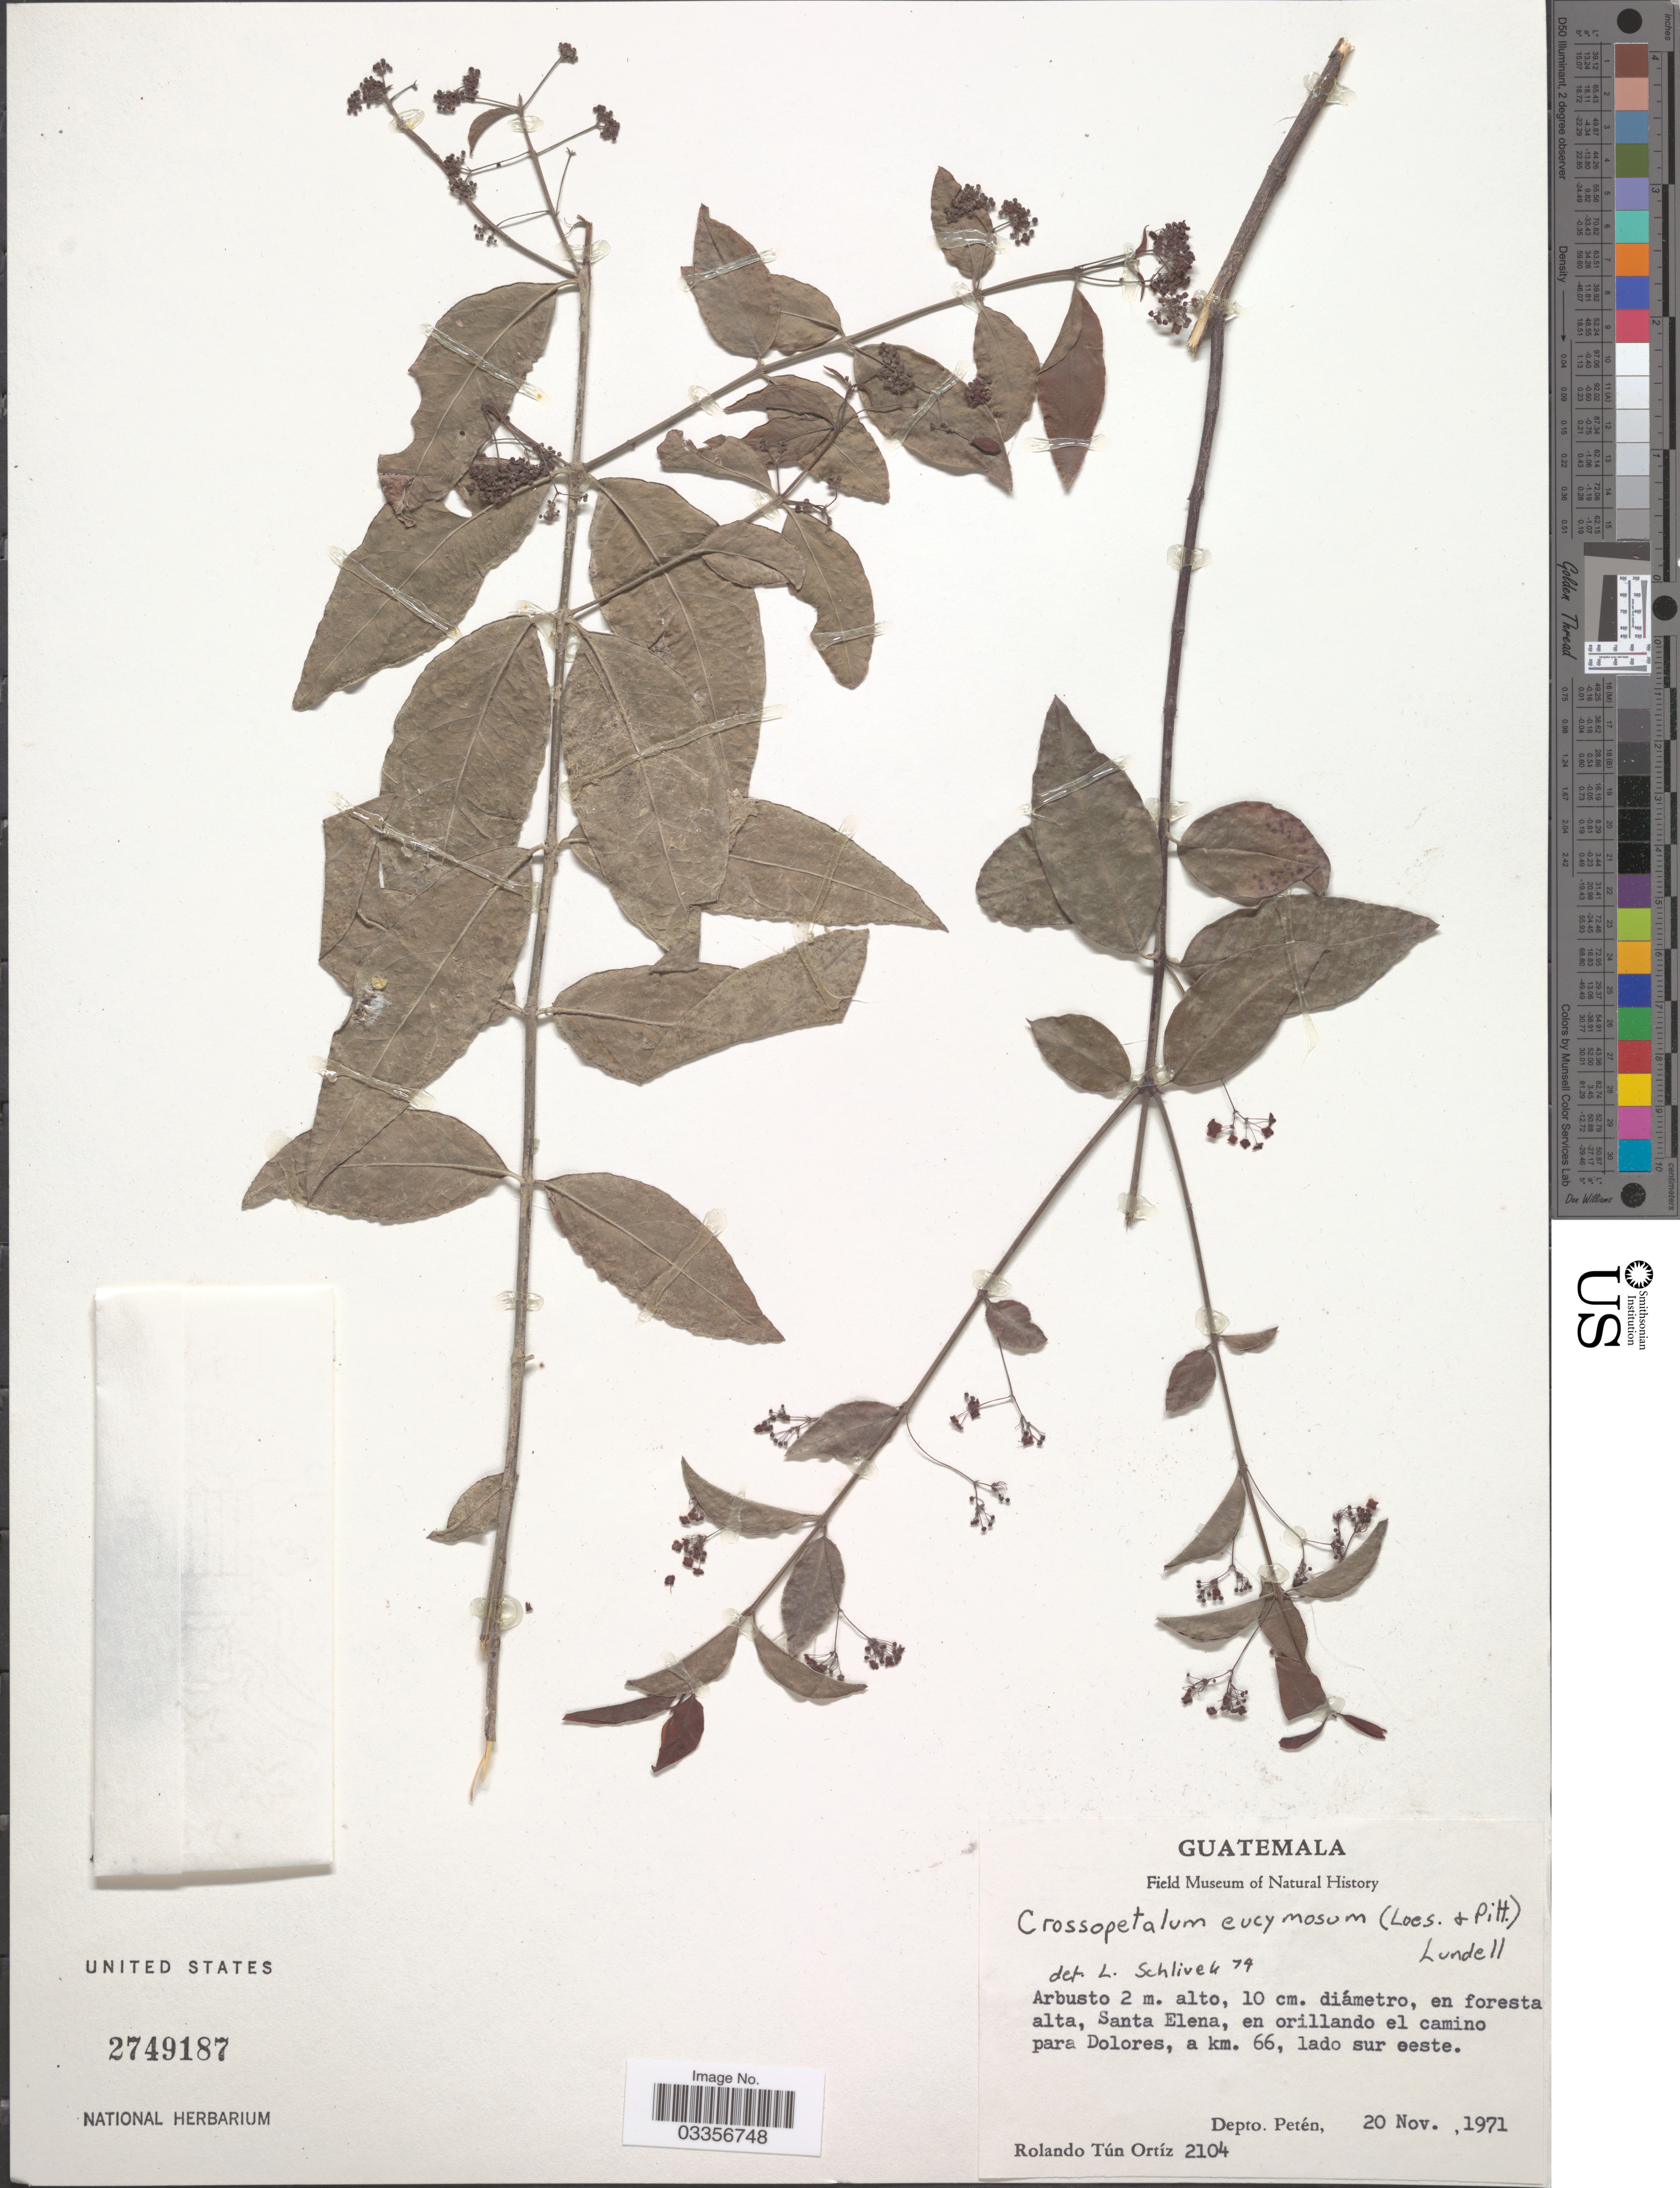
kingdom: Plantae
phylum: Tracheophyta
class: Magnoliopsida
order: Celastrales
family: Celastraceae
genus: Crossopetalum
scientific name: Crossopetalum parviflorum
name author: L.O. Williams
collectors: R. Tún Ortíz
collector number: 2104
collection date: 1971-11-20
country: Guatemala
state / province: El Petén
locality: Santa Elena, en orillando el camino para Dolores, a km. 66, Depto. Petén.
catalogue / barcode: US 2749187